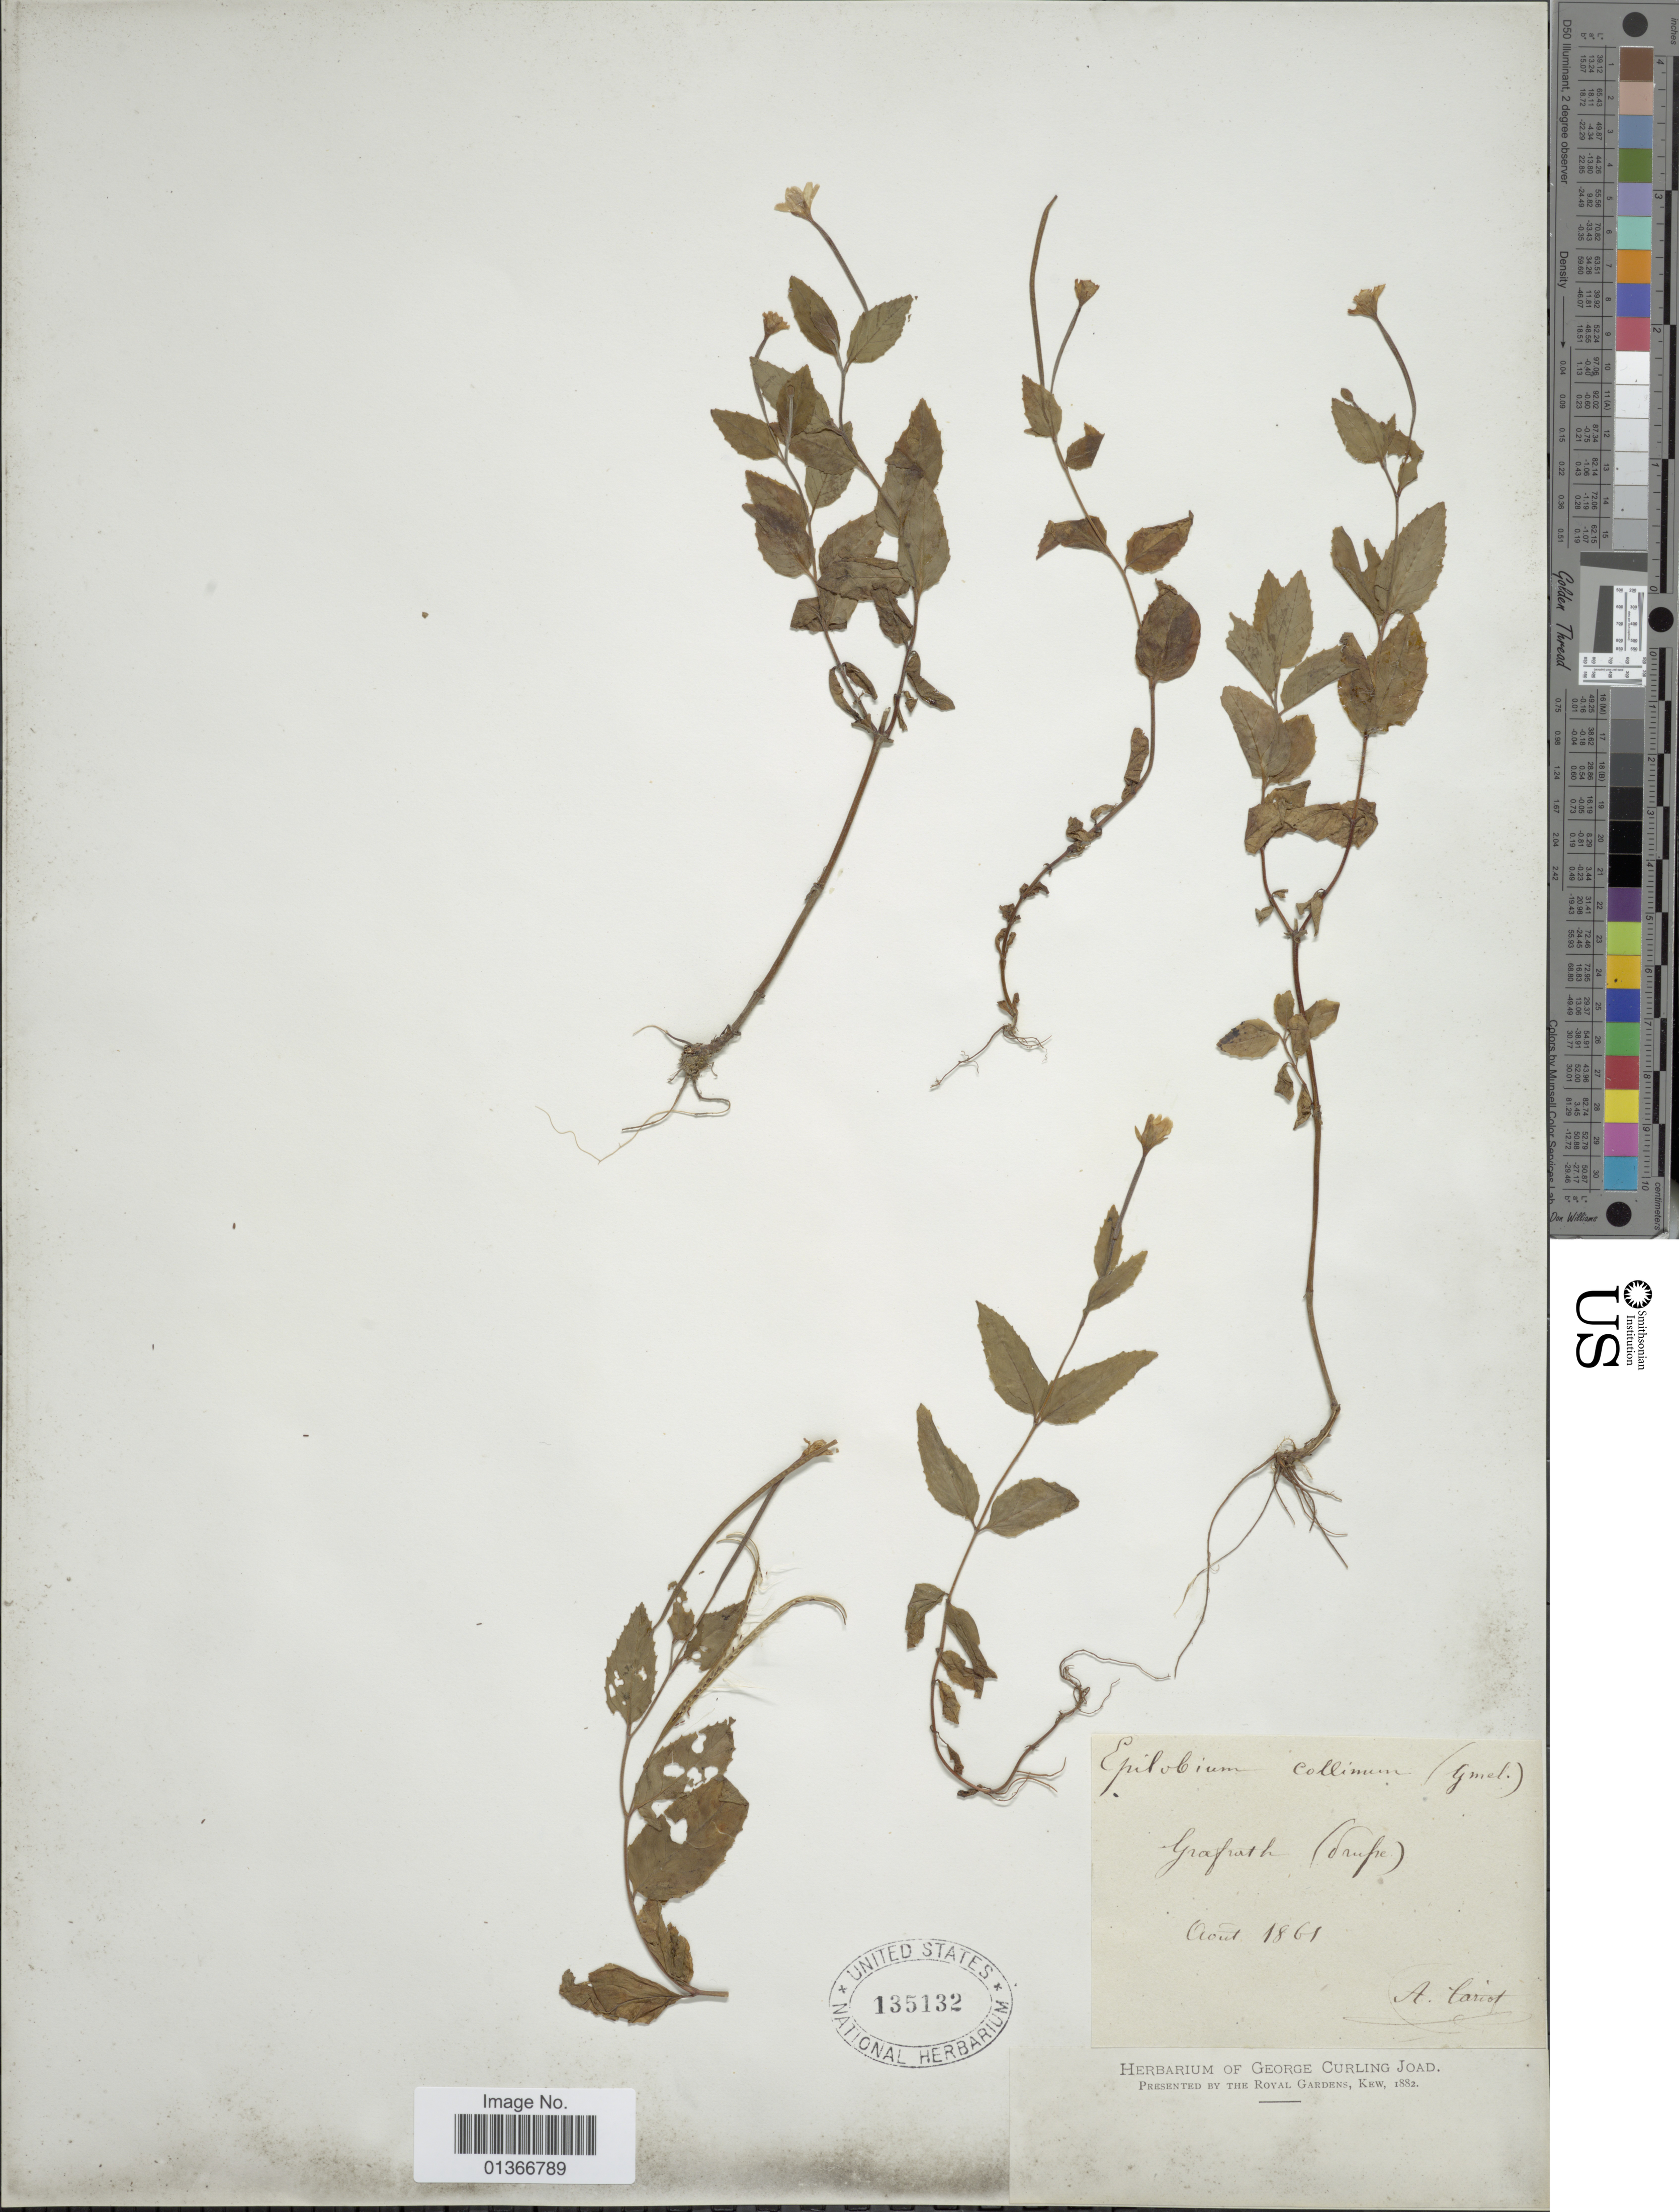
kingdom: Plantae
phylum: Tracheophyta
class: Magnoliopsida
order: Myrtales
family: Onagraceae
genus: Epilobium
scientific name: Epilobium collinum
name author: C.C. Gmel.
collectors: A. Cariot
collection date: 1861-08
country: Germany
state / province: Bayern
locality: Grafrath (drupe).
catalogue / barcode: US 135132